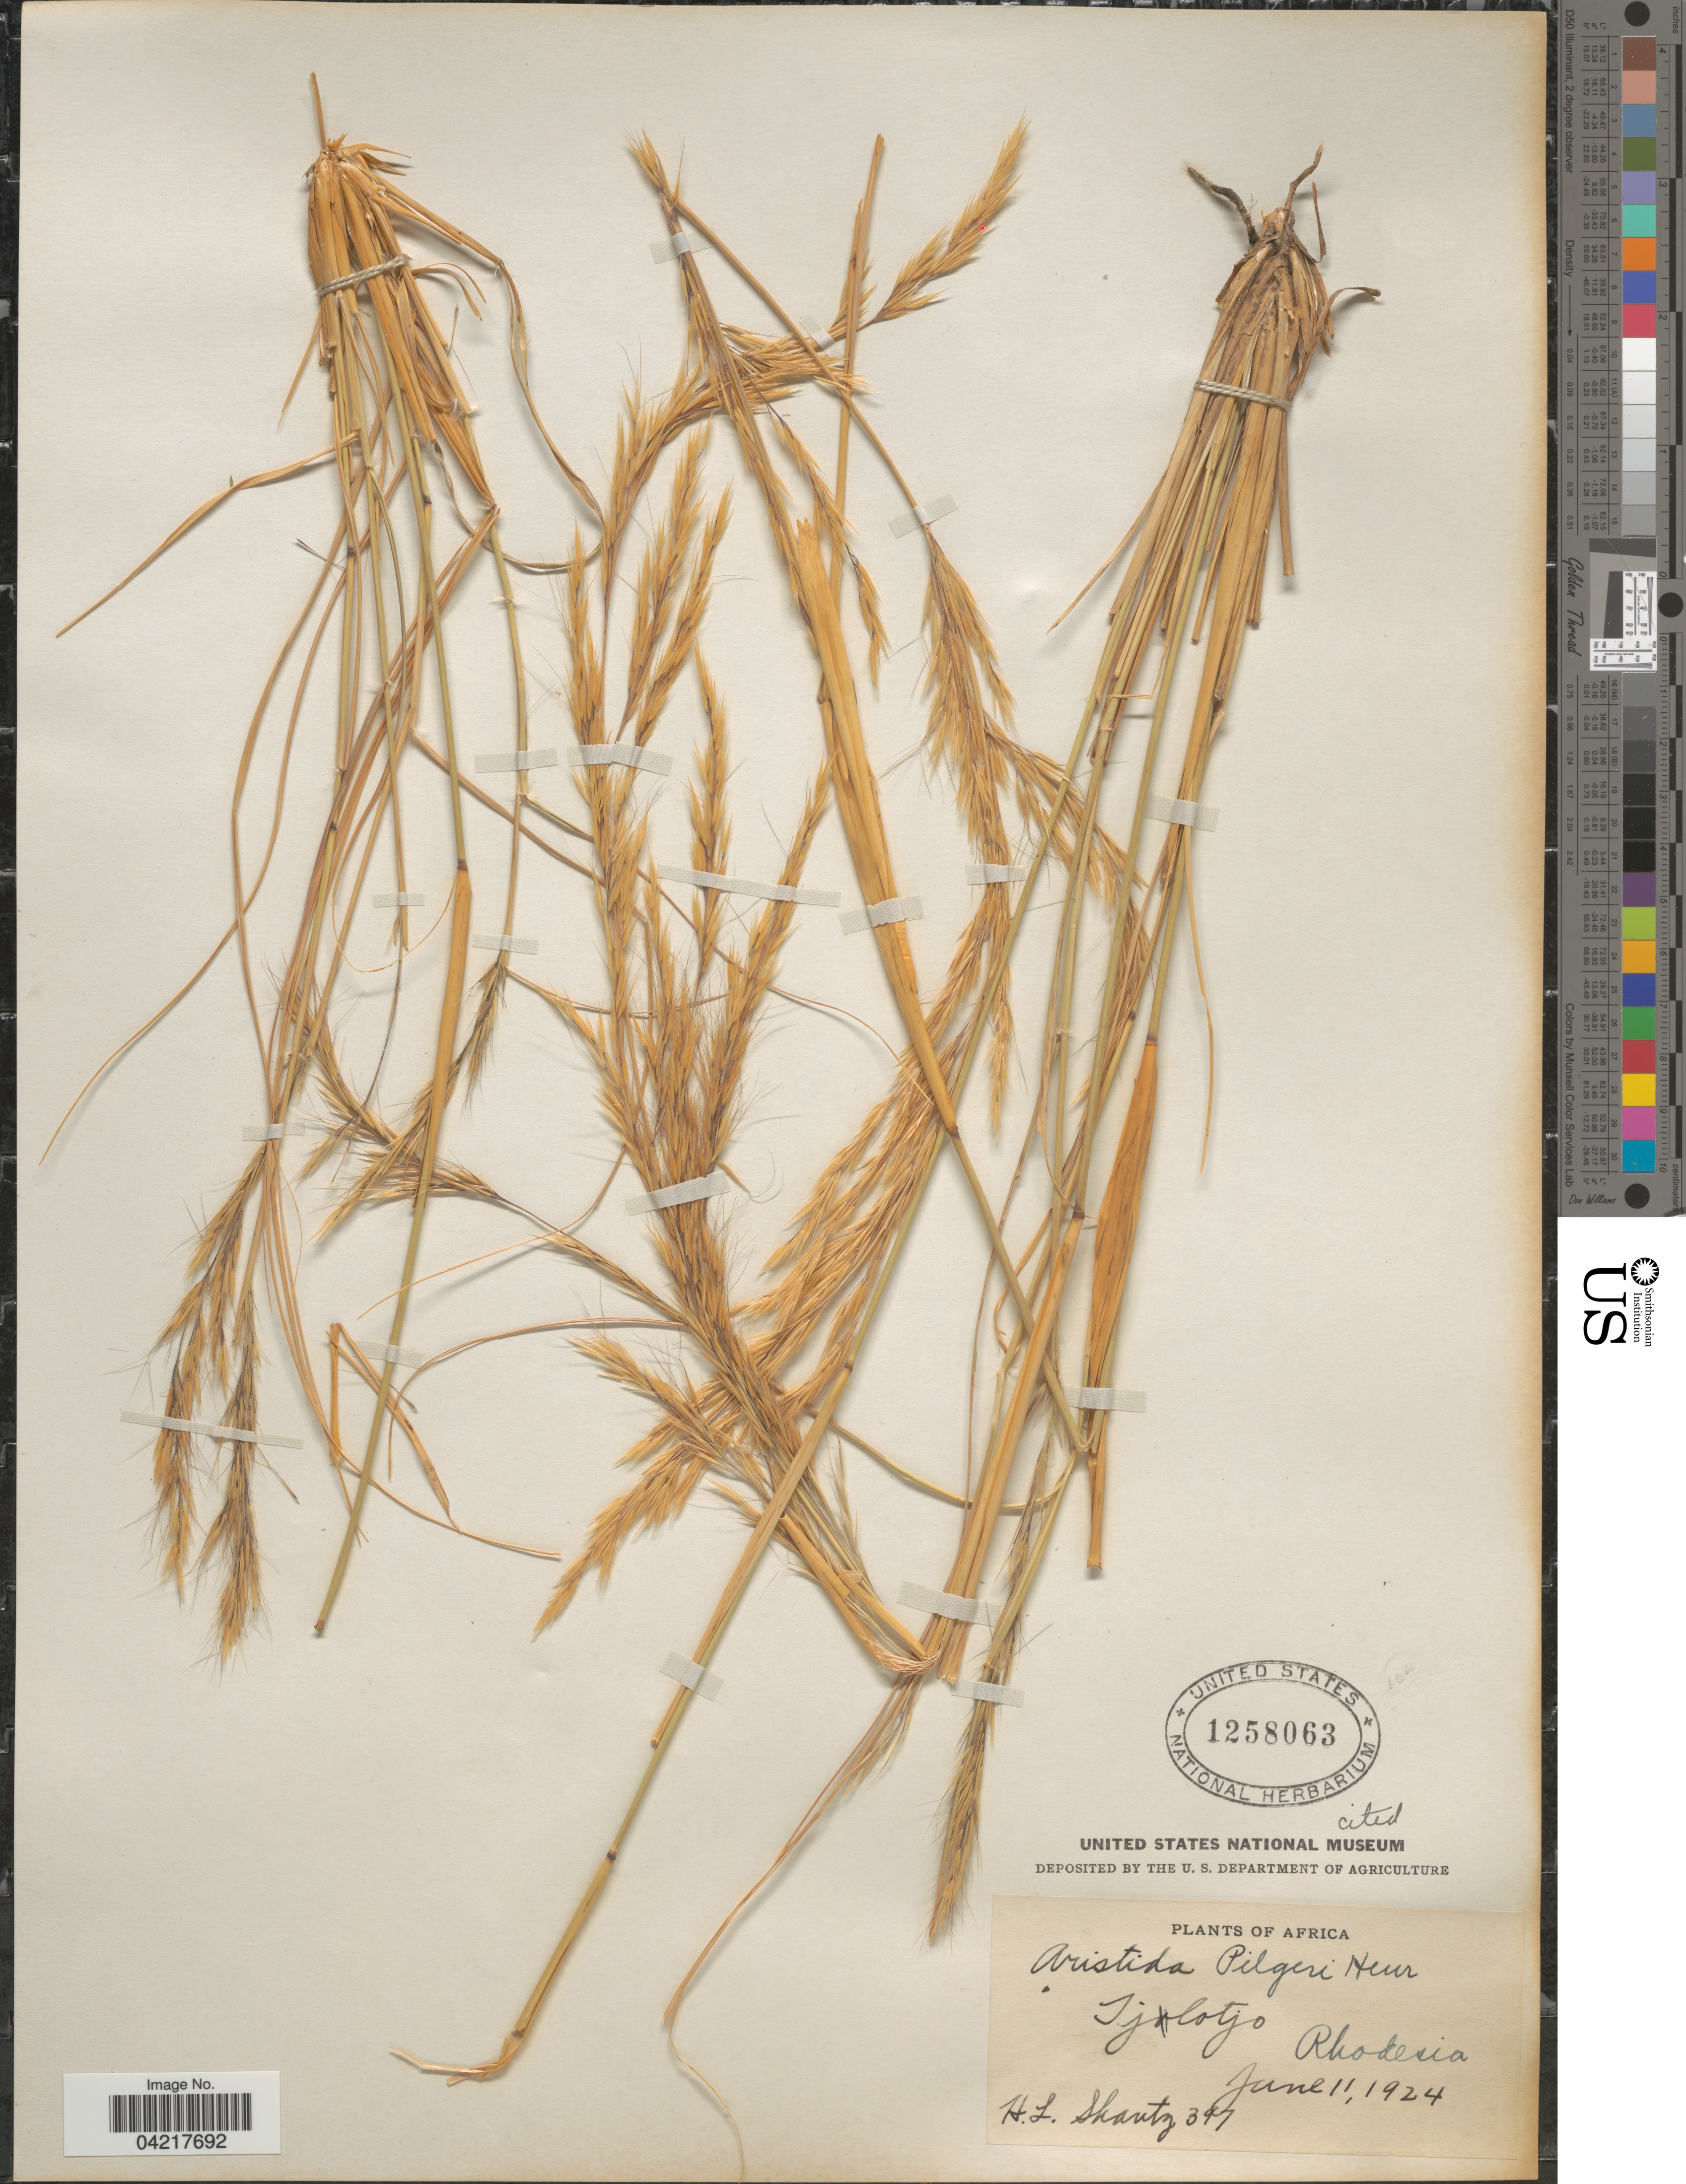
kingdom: Plantae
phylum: Tracheophyta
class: Liliopsida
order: Poales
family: Poaceae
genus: Aristida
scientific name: Aristida pilgeri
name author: Henr.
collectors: H. Shantz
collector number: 397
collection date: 1924-06-11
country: Zimbabwe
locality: Tjolotjo. Rhodesia.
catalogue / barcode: US 1258063